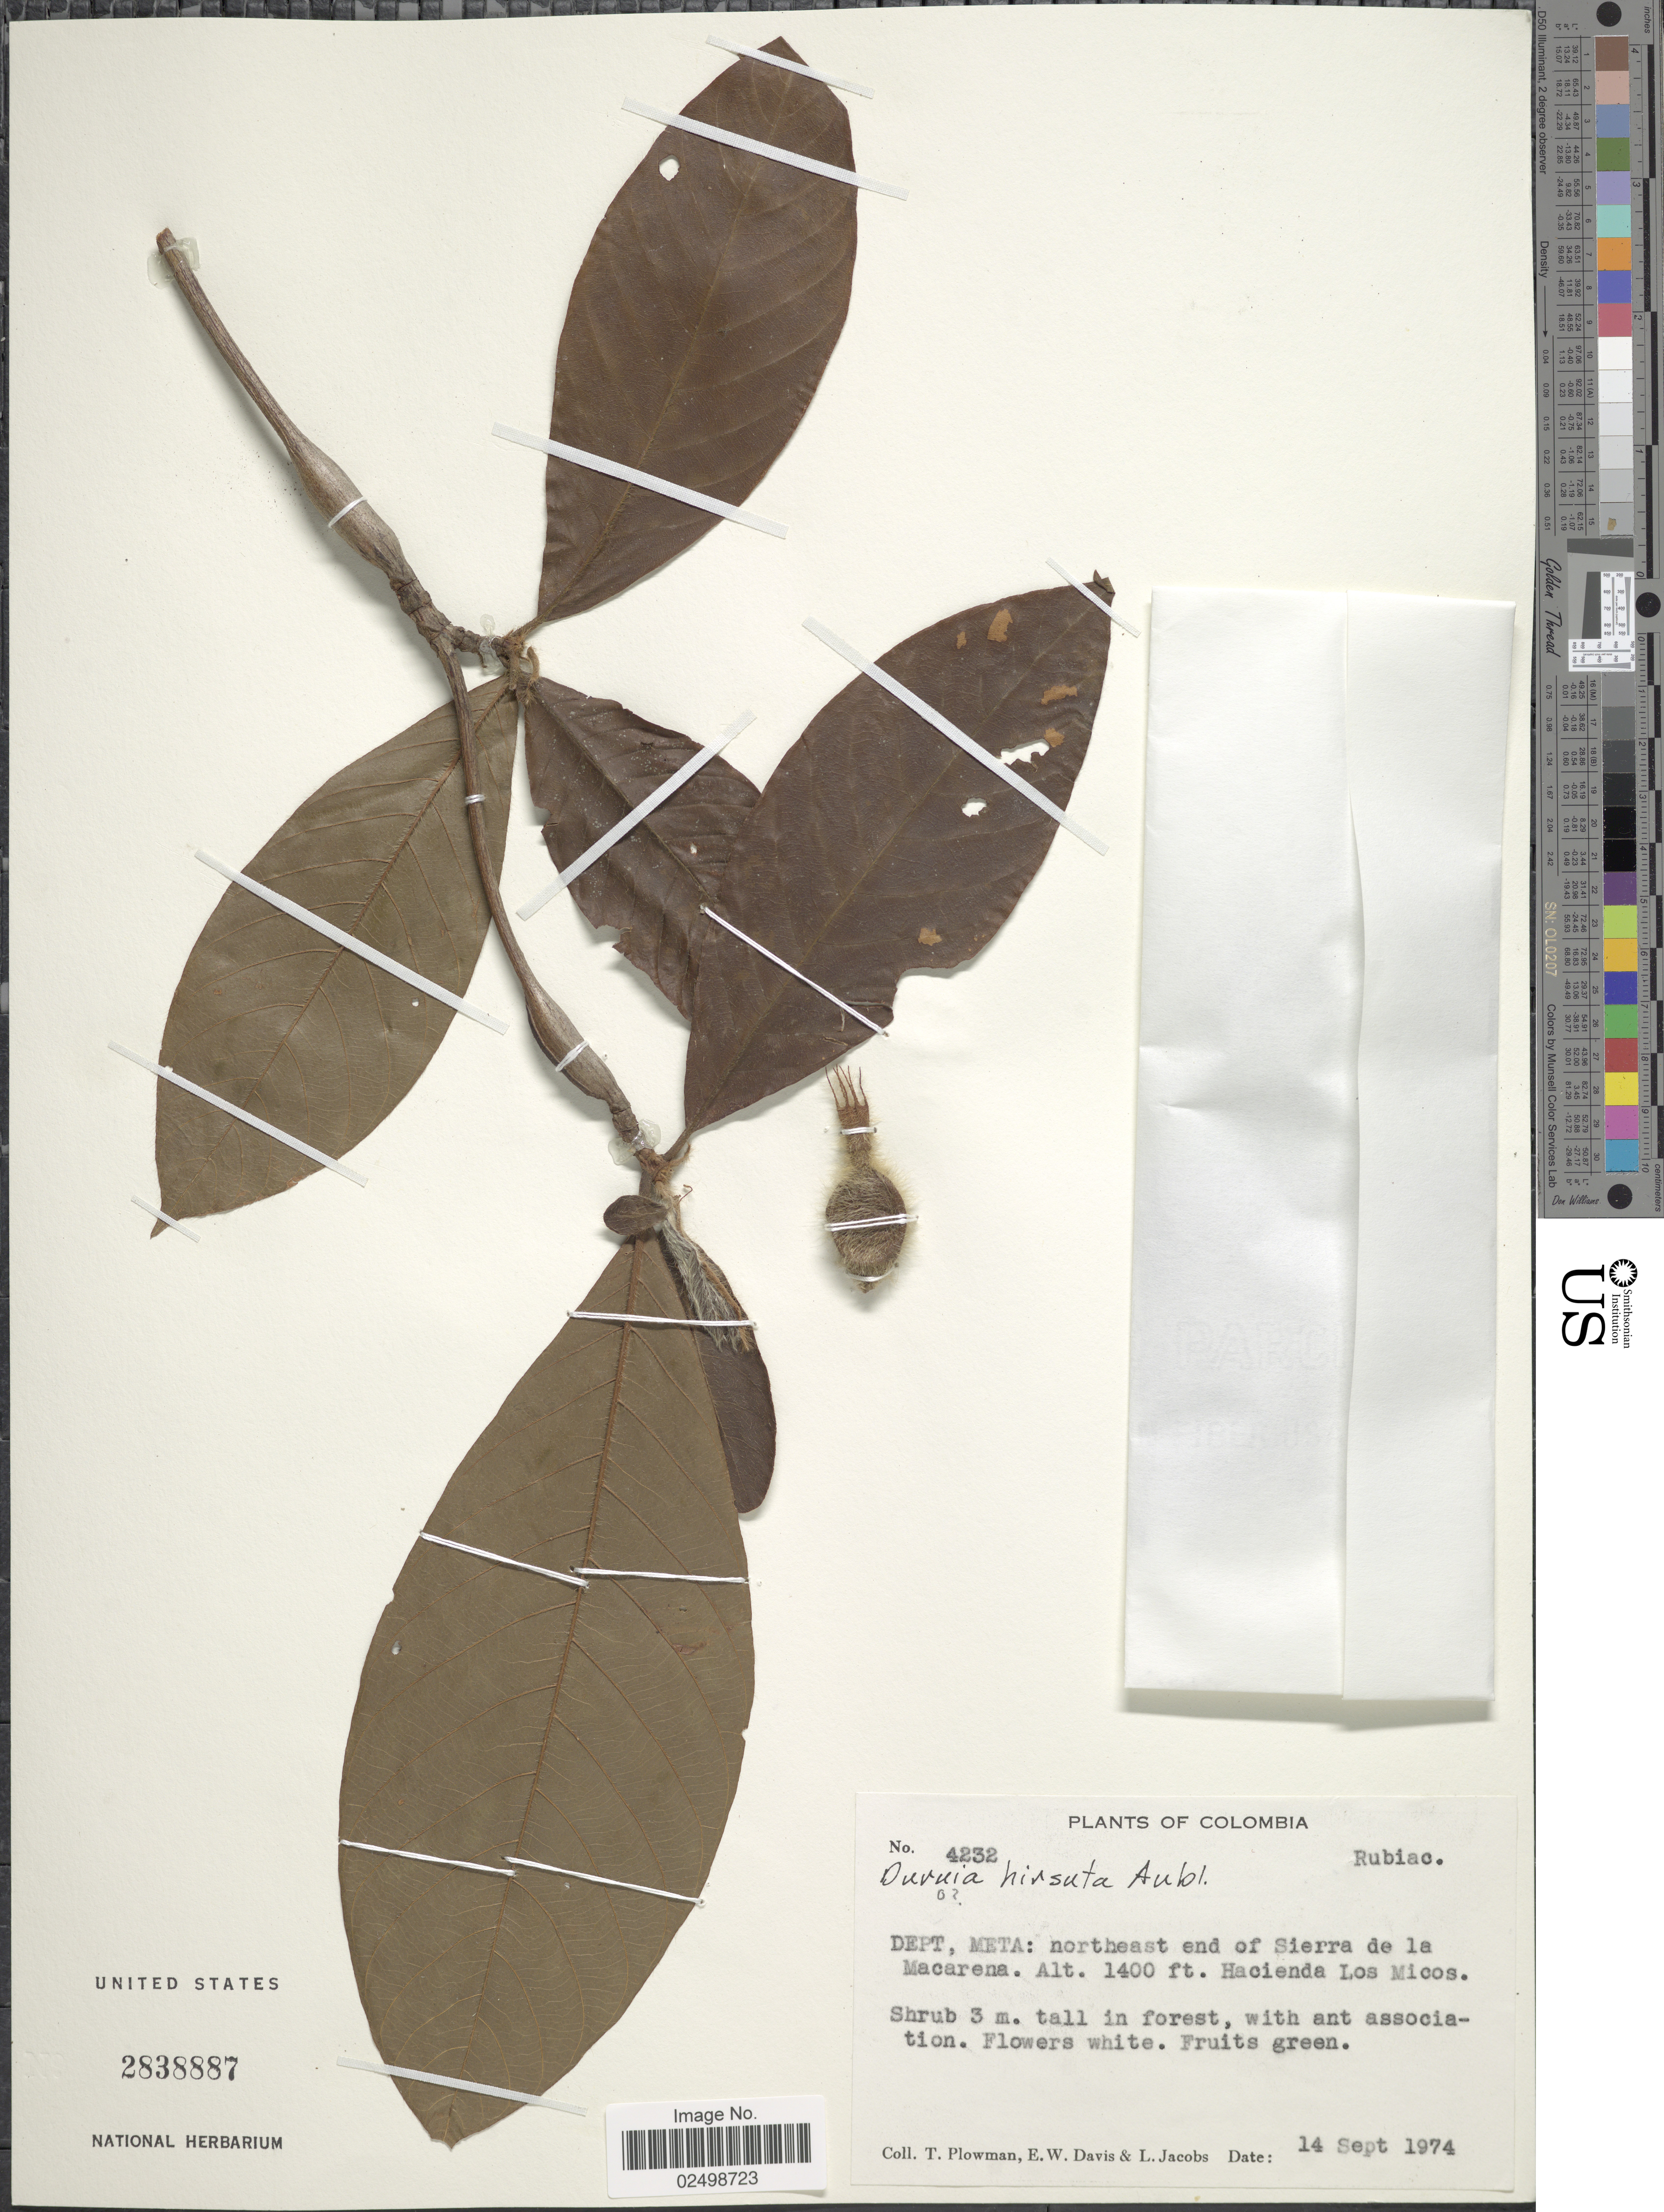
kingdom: Plantae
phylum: Tracheophyta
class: Magnoliopsida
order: Gentianales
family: Rubiaceae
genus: Duroia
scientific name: Duroia hirsuta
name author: (Poepp.) K. Schum.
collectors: T. Plowman, E. W. Davis & L. Jacobs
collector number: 4232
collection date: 1974-09-14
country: Colombia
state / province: Meta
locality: Northeast end of Sierra de la Macarena. Hacienda Los Micos.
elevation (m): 427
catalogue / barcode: US 2838887